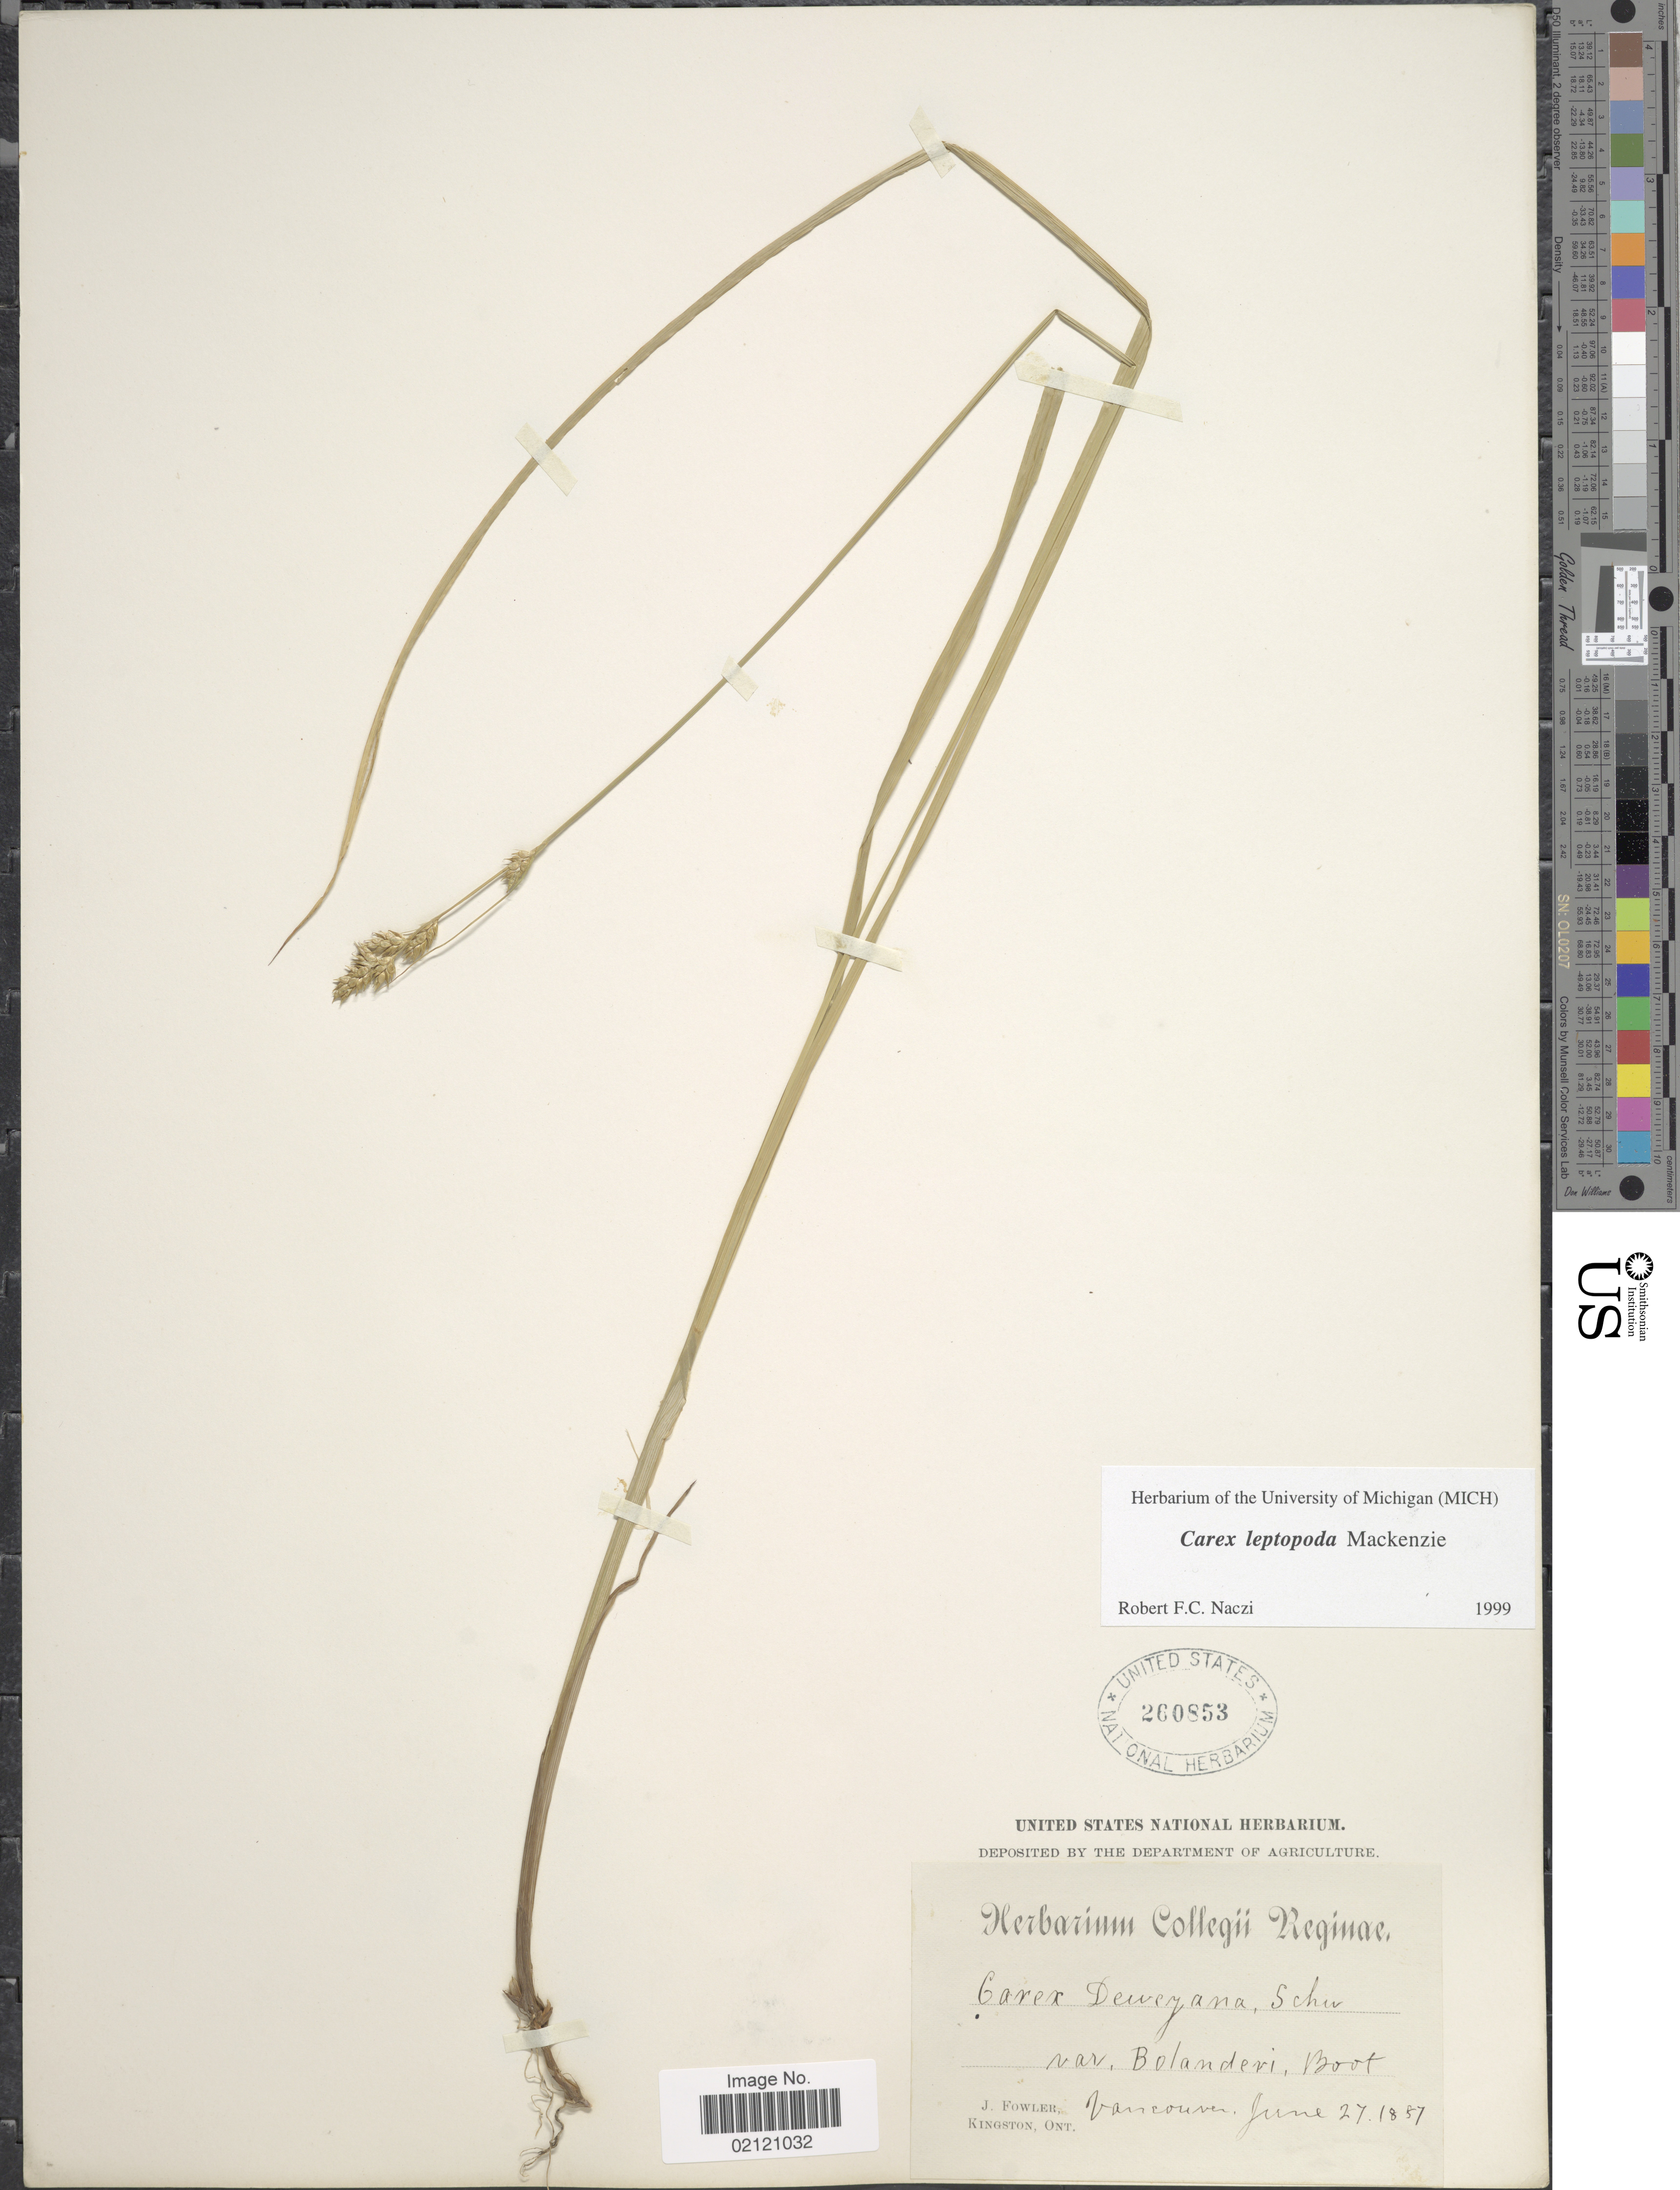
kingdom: Plantae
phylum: Tracheophyta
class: Liliopsida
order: Poales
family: Cyperaceae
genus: Carex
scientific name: Carex leptopoda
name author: Mack.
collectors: J. P. Fowler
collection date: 1857-06-27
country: Canada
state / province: British Columbia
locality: Vancouver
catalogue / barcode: US 260853